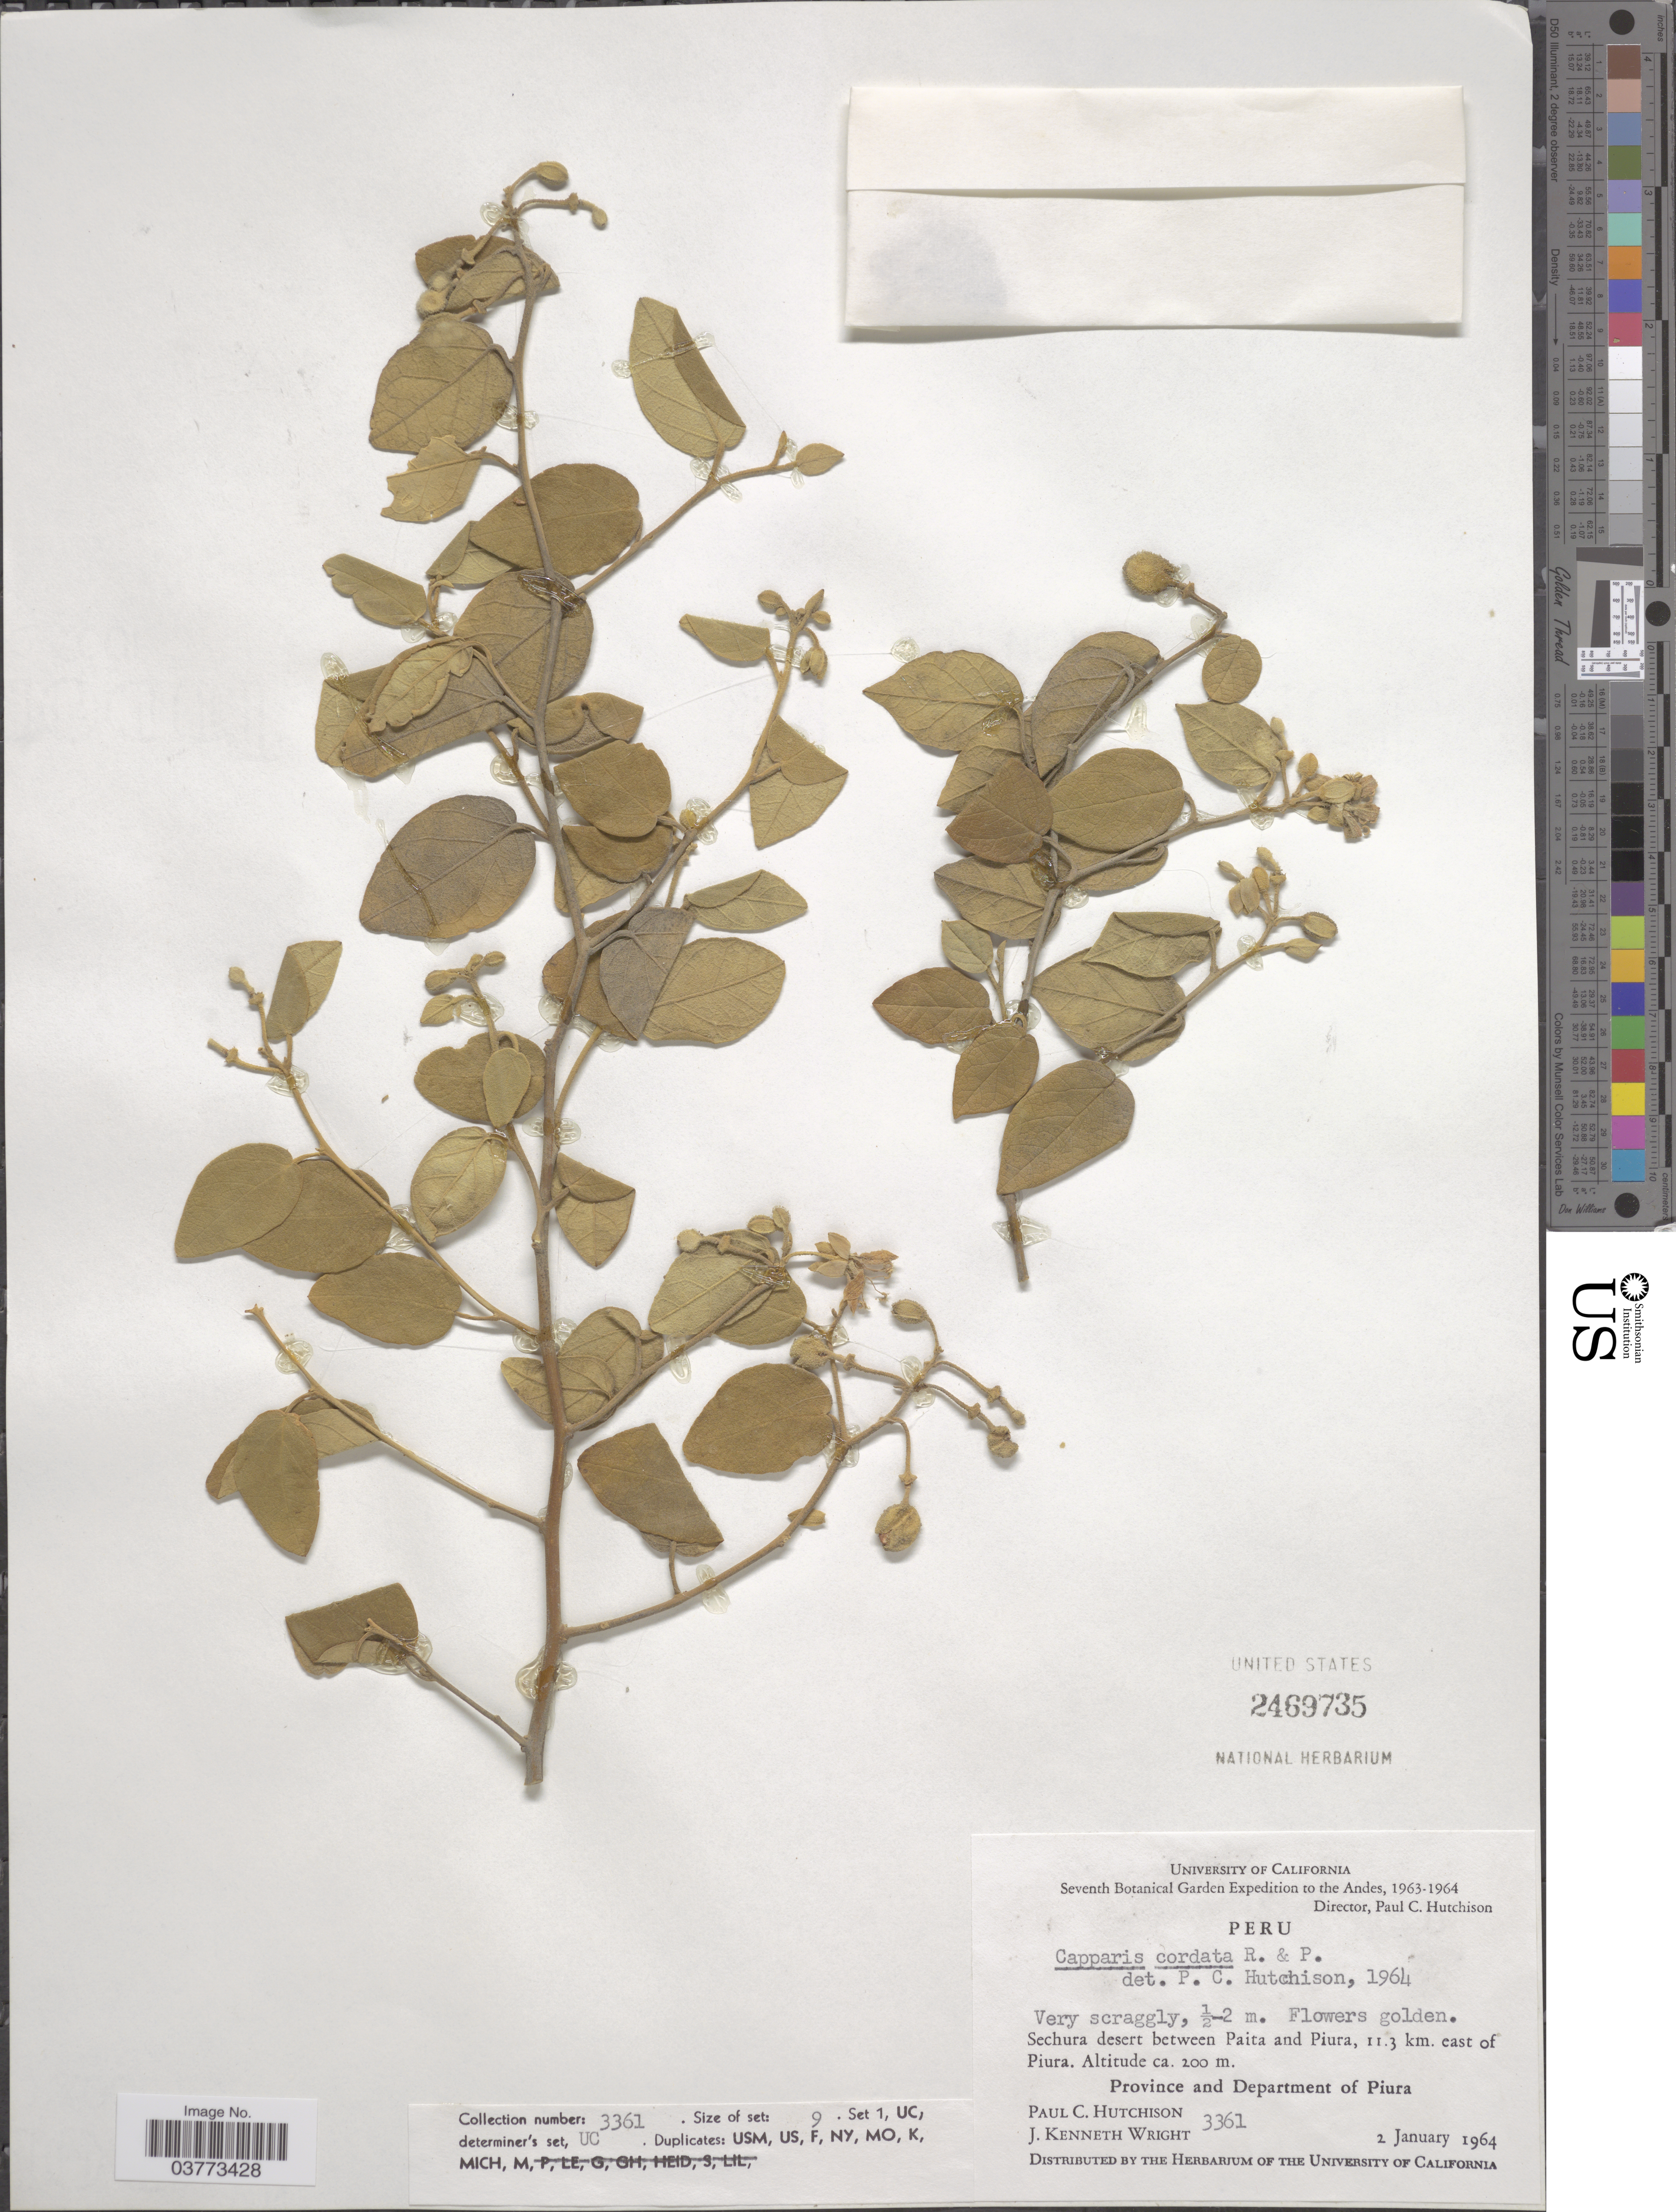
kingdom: Plantae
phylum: Tracheophyta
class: Magnoliopsida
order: Brassicales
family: Capparaceae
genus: Capparicordis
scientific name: Capparicordis crotonoides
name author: (Kunth) Iltis & Cornejo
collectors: P. C. Hutchison & J. K. Wright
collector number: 3361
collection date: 1964-01-02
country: Peru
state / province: Piura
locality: The Andes. Sechura desert between Paita and Piura, 11.3 km. east of Piura. Province and Department of Piura.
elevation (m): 200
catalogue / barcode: US 2469735